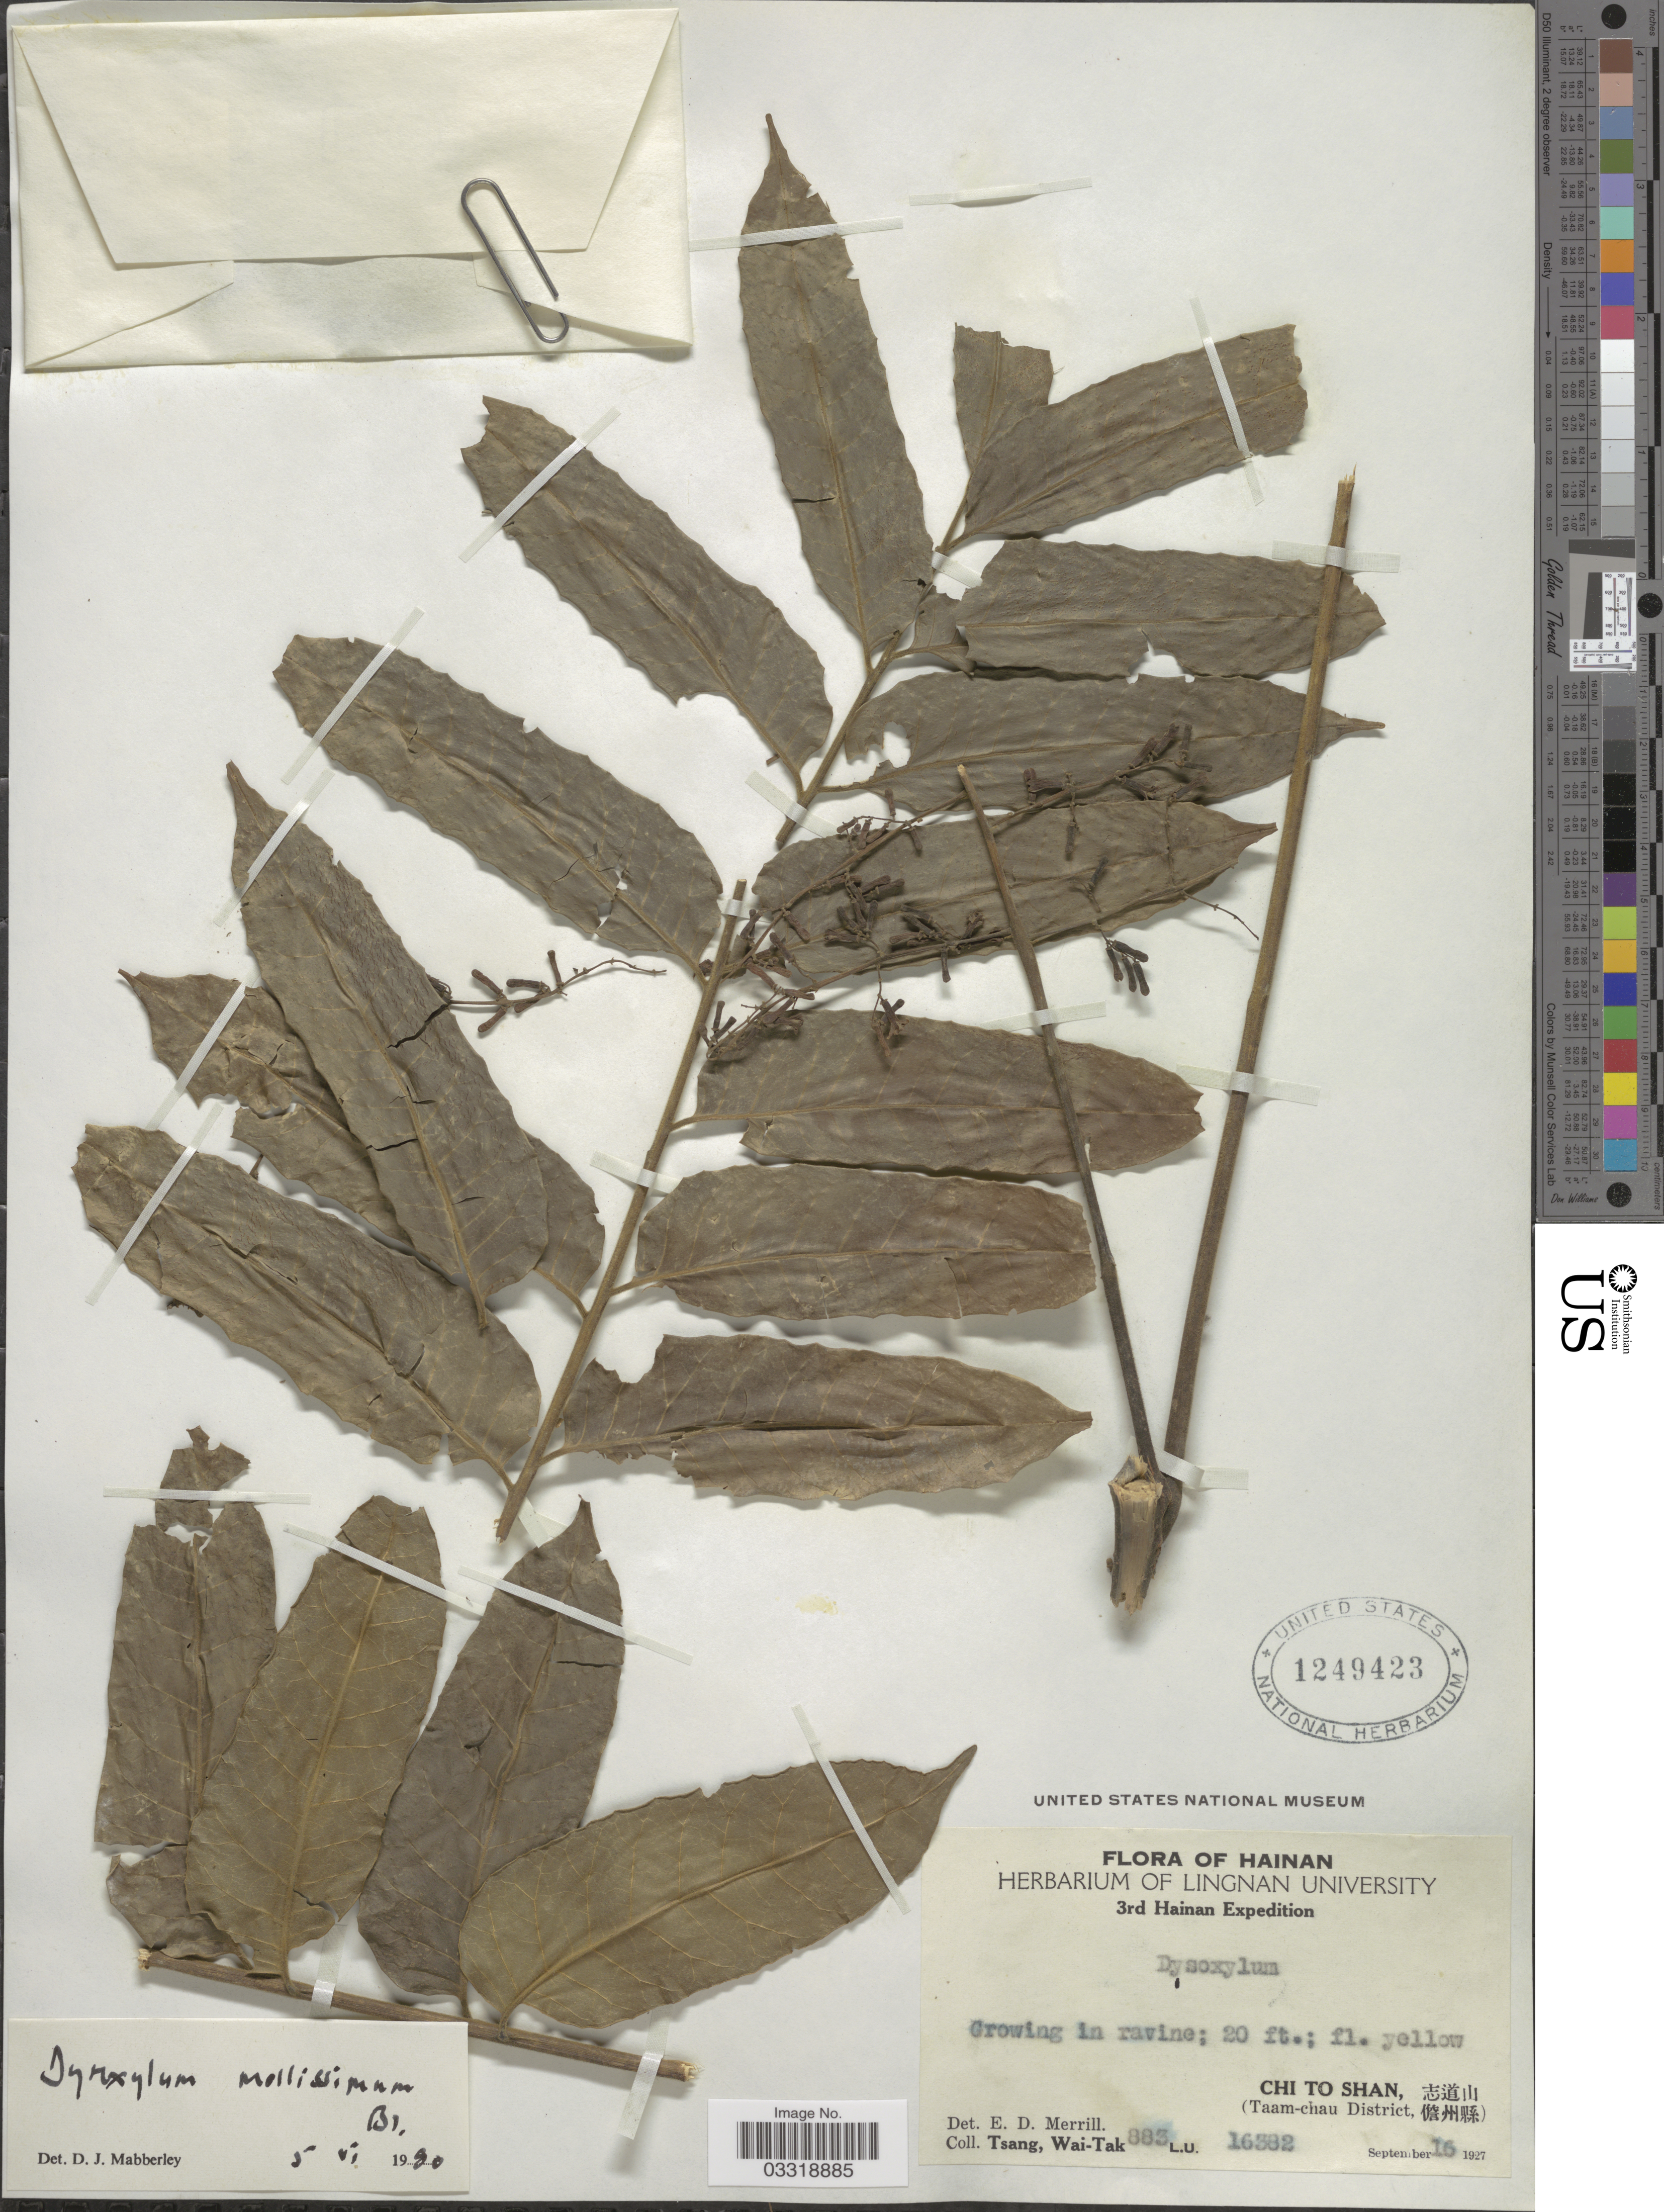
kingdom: Plantae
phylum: Tracheophyta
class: Magnoliopsida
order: Sapindales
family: Meliaceae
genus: Didymocheton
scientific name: Didymocheton mollissimus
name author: (Spreng.) Mabb.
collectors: W. T. Tsang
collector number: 883L.U.16382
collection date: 1927-09-16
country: China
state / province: Hainan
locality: Taam-chau District.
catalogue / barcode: US 1249423